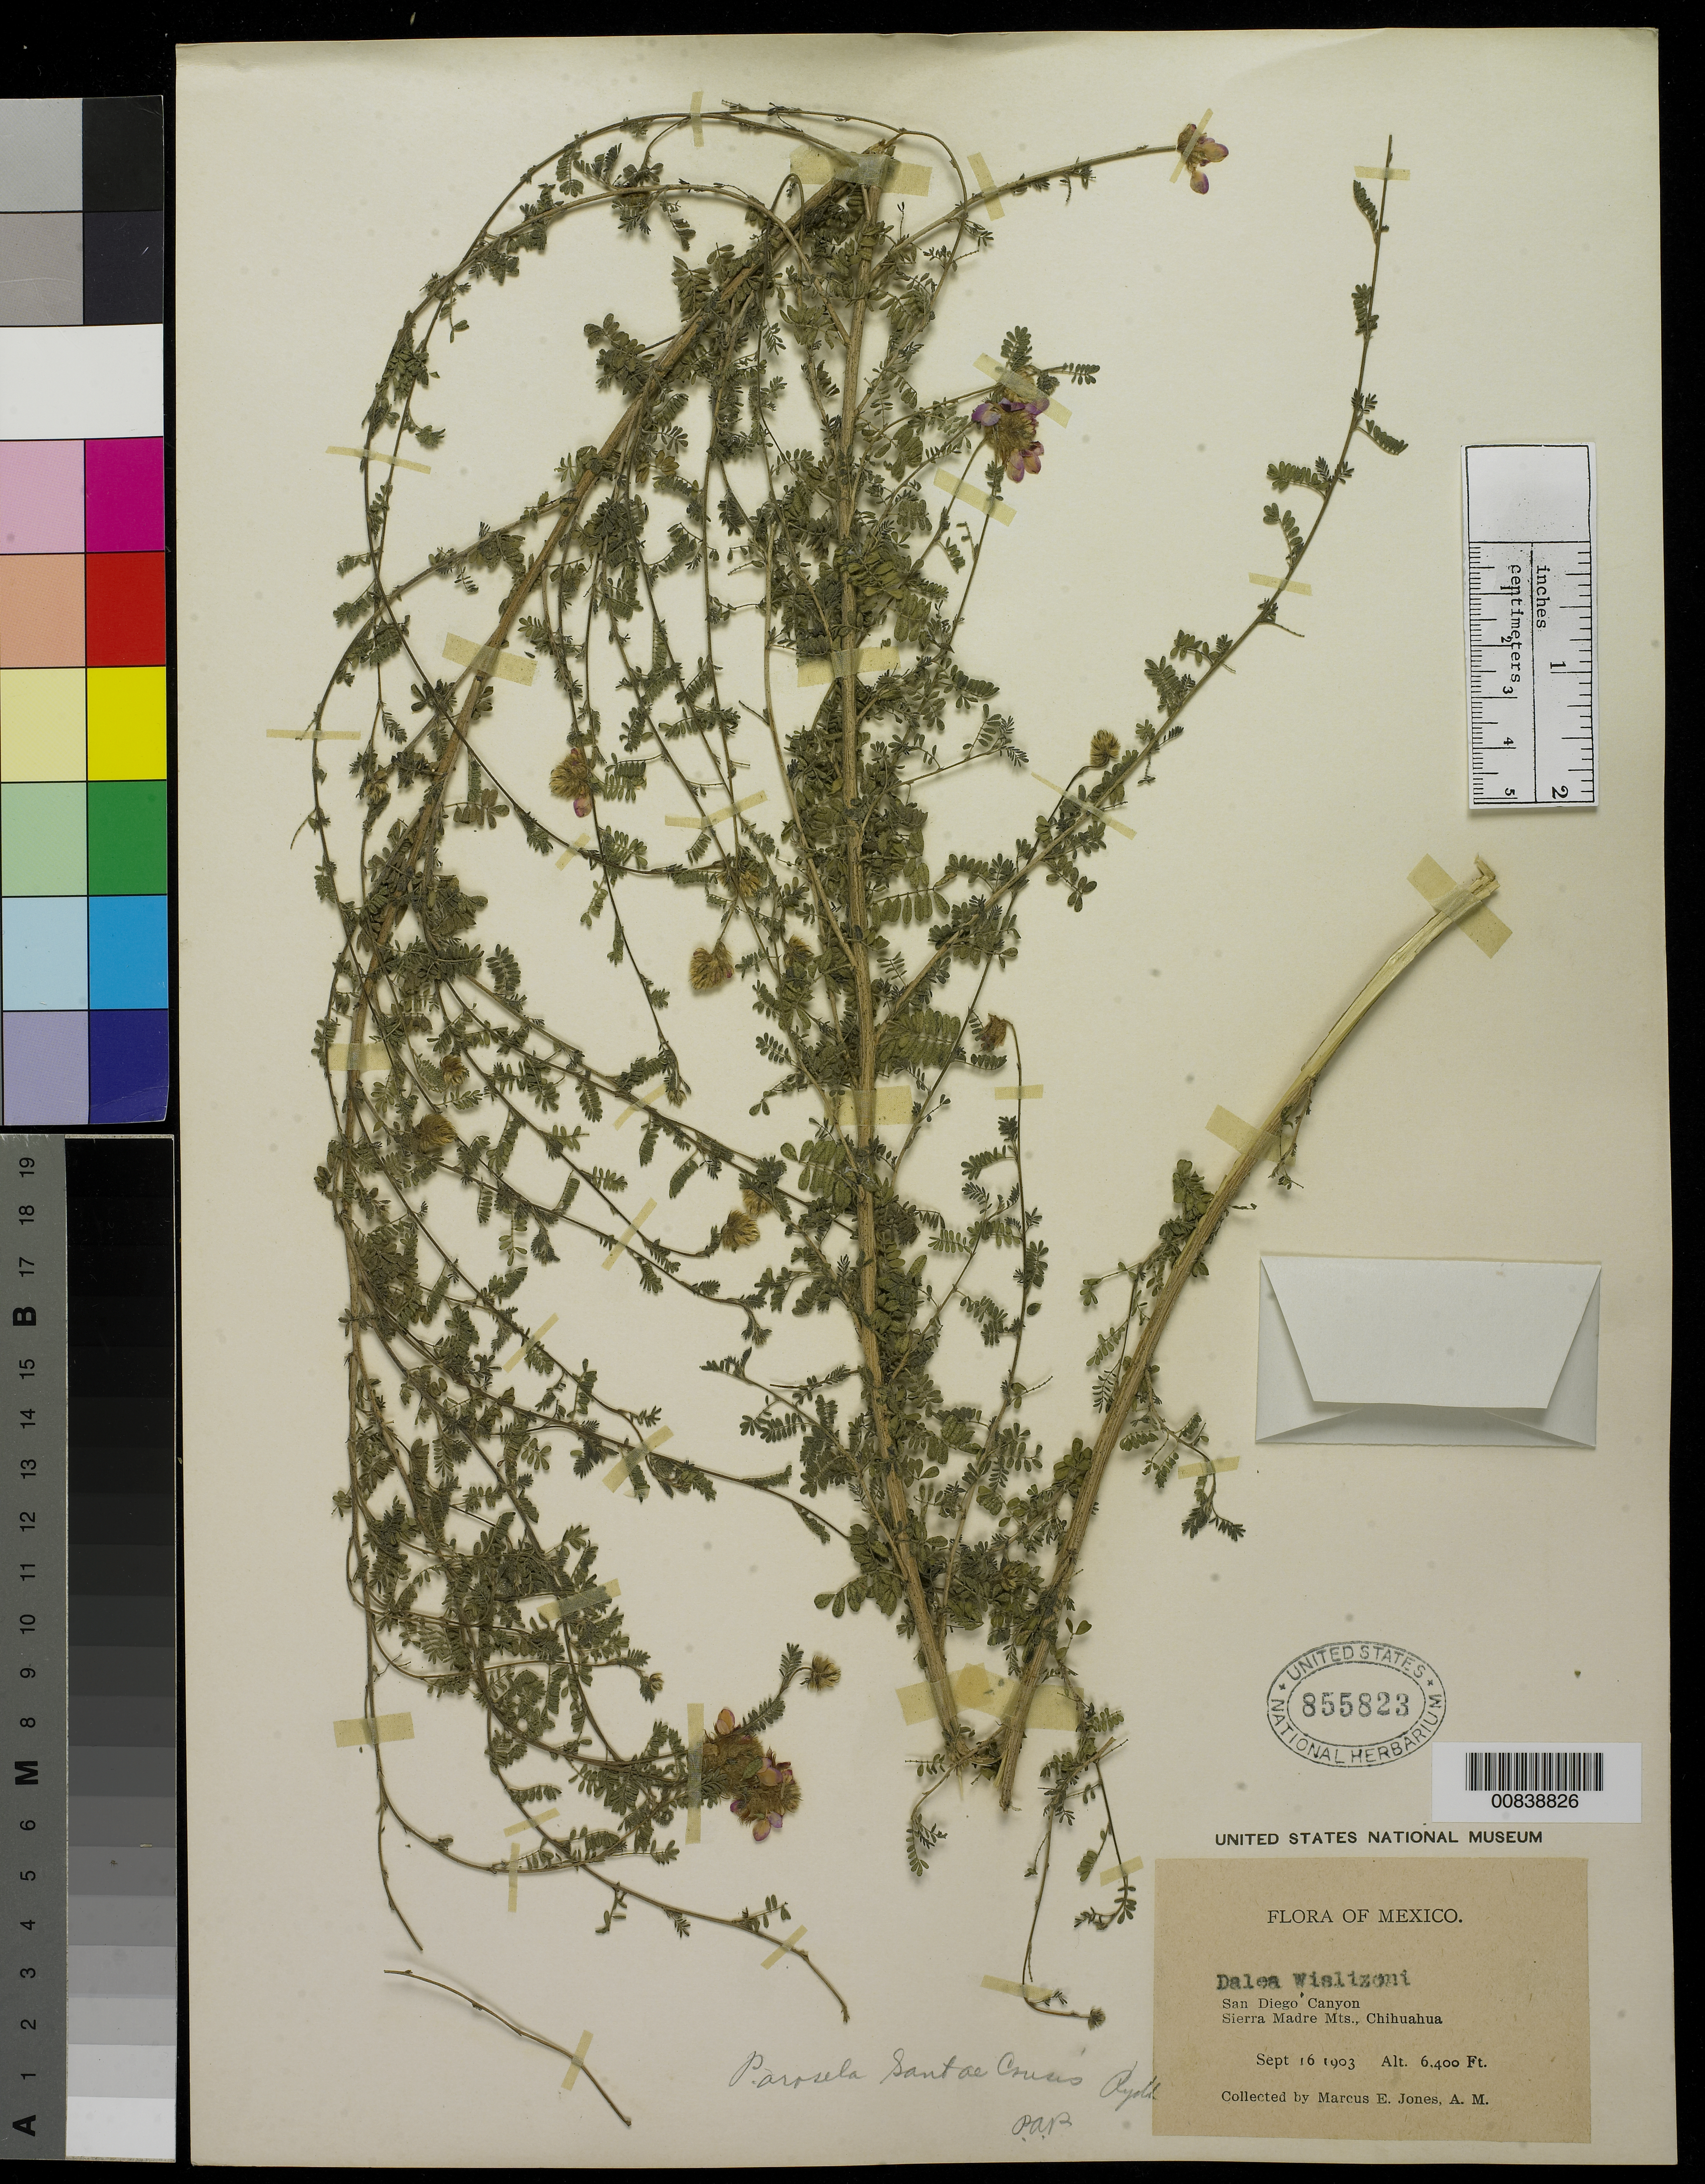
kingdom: Plantae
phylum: Tracheophyta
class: Magnoliopsida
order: Fabales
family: Fabaceae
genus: Dalea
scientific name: Dalea versicolor var. sessilis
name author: Zucc.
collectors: M. E. Jones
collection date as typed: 16 Sep 1903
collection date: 1903-09-16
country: Mexico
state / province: Chihuahua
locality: San Diego Canyon. Sierra Madre Mts., Chihuahua.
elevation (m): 1951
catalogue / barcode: US 855823